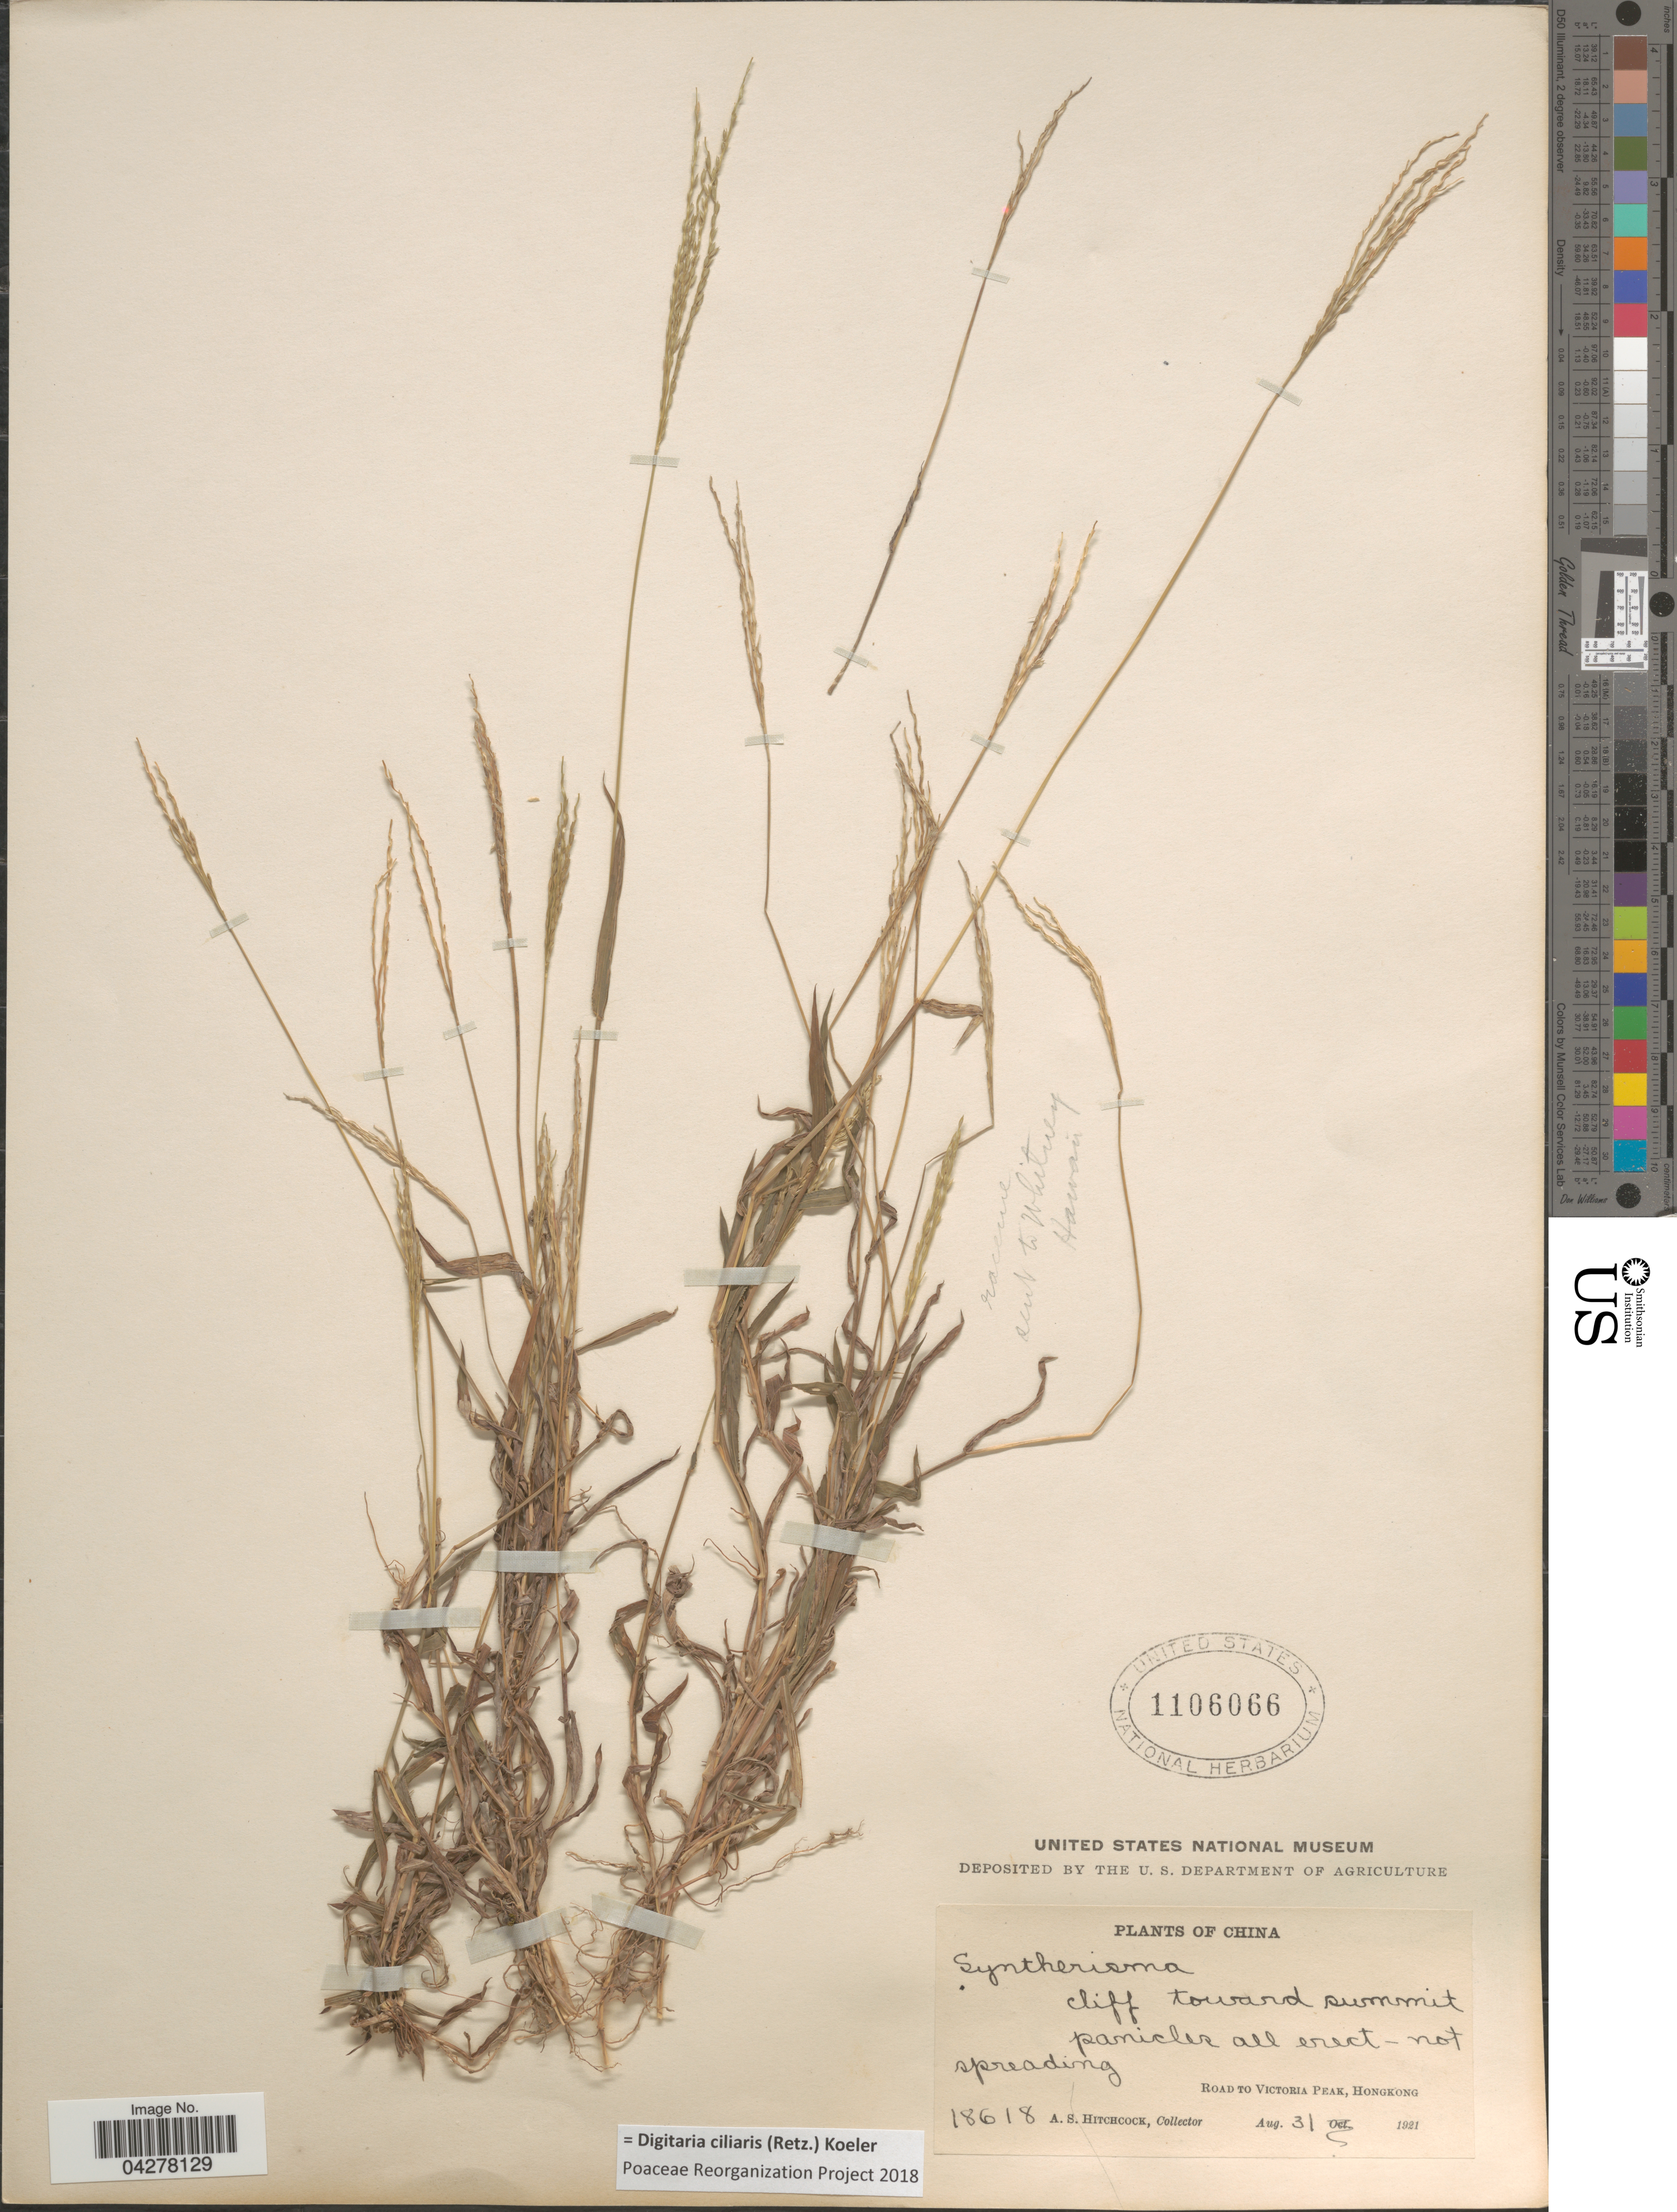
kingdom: Plantae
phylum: Tracheophyta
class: Liliopsida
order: Poales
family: Poaceae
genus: Digitaria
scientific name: Digitaria ciliaris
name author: (Retz.) Koeler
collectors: A. S. Hitchcock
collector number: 18618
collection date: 1921-08-31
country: China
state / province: Hong Kong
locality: Cliff toward summit panicles all erect - not spreading. Road to Victoria Peak.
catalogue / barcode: US 1106066